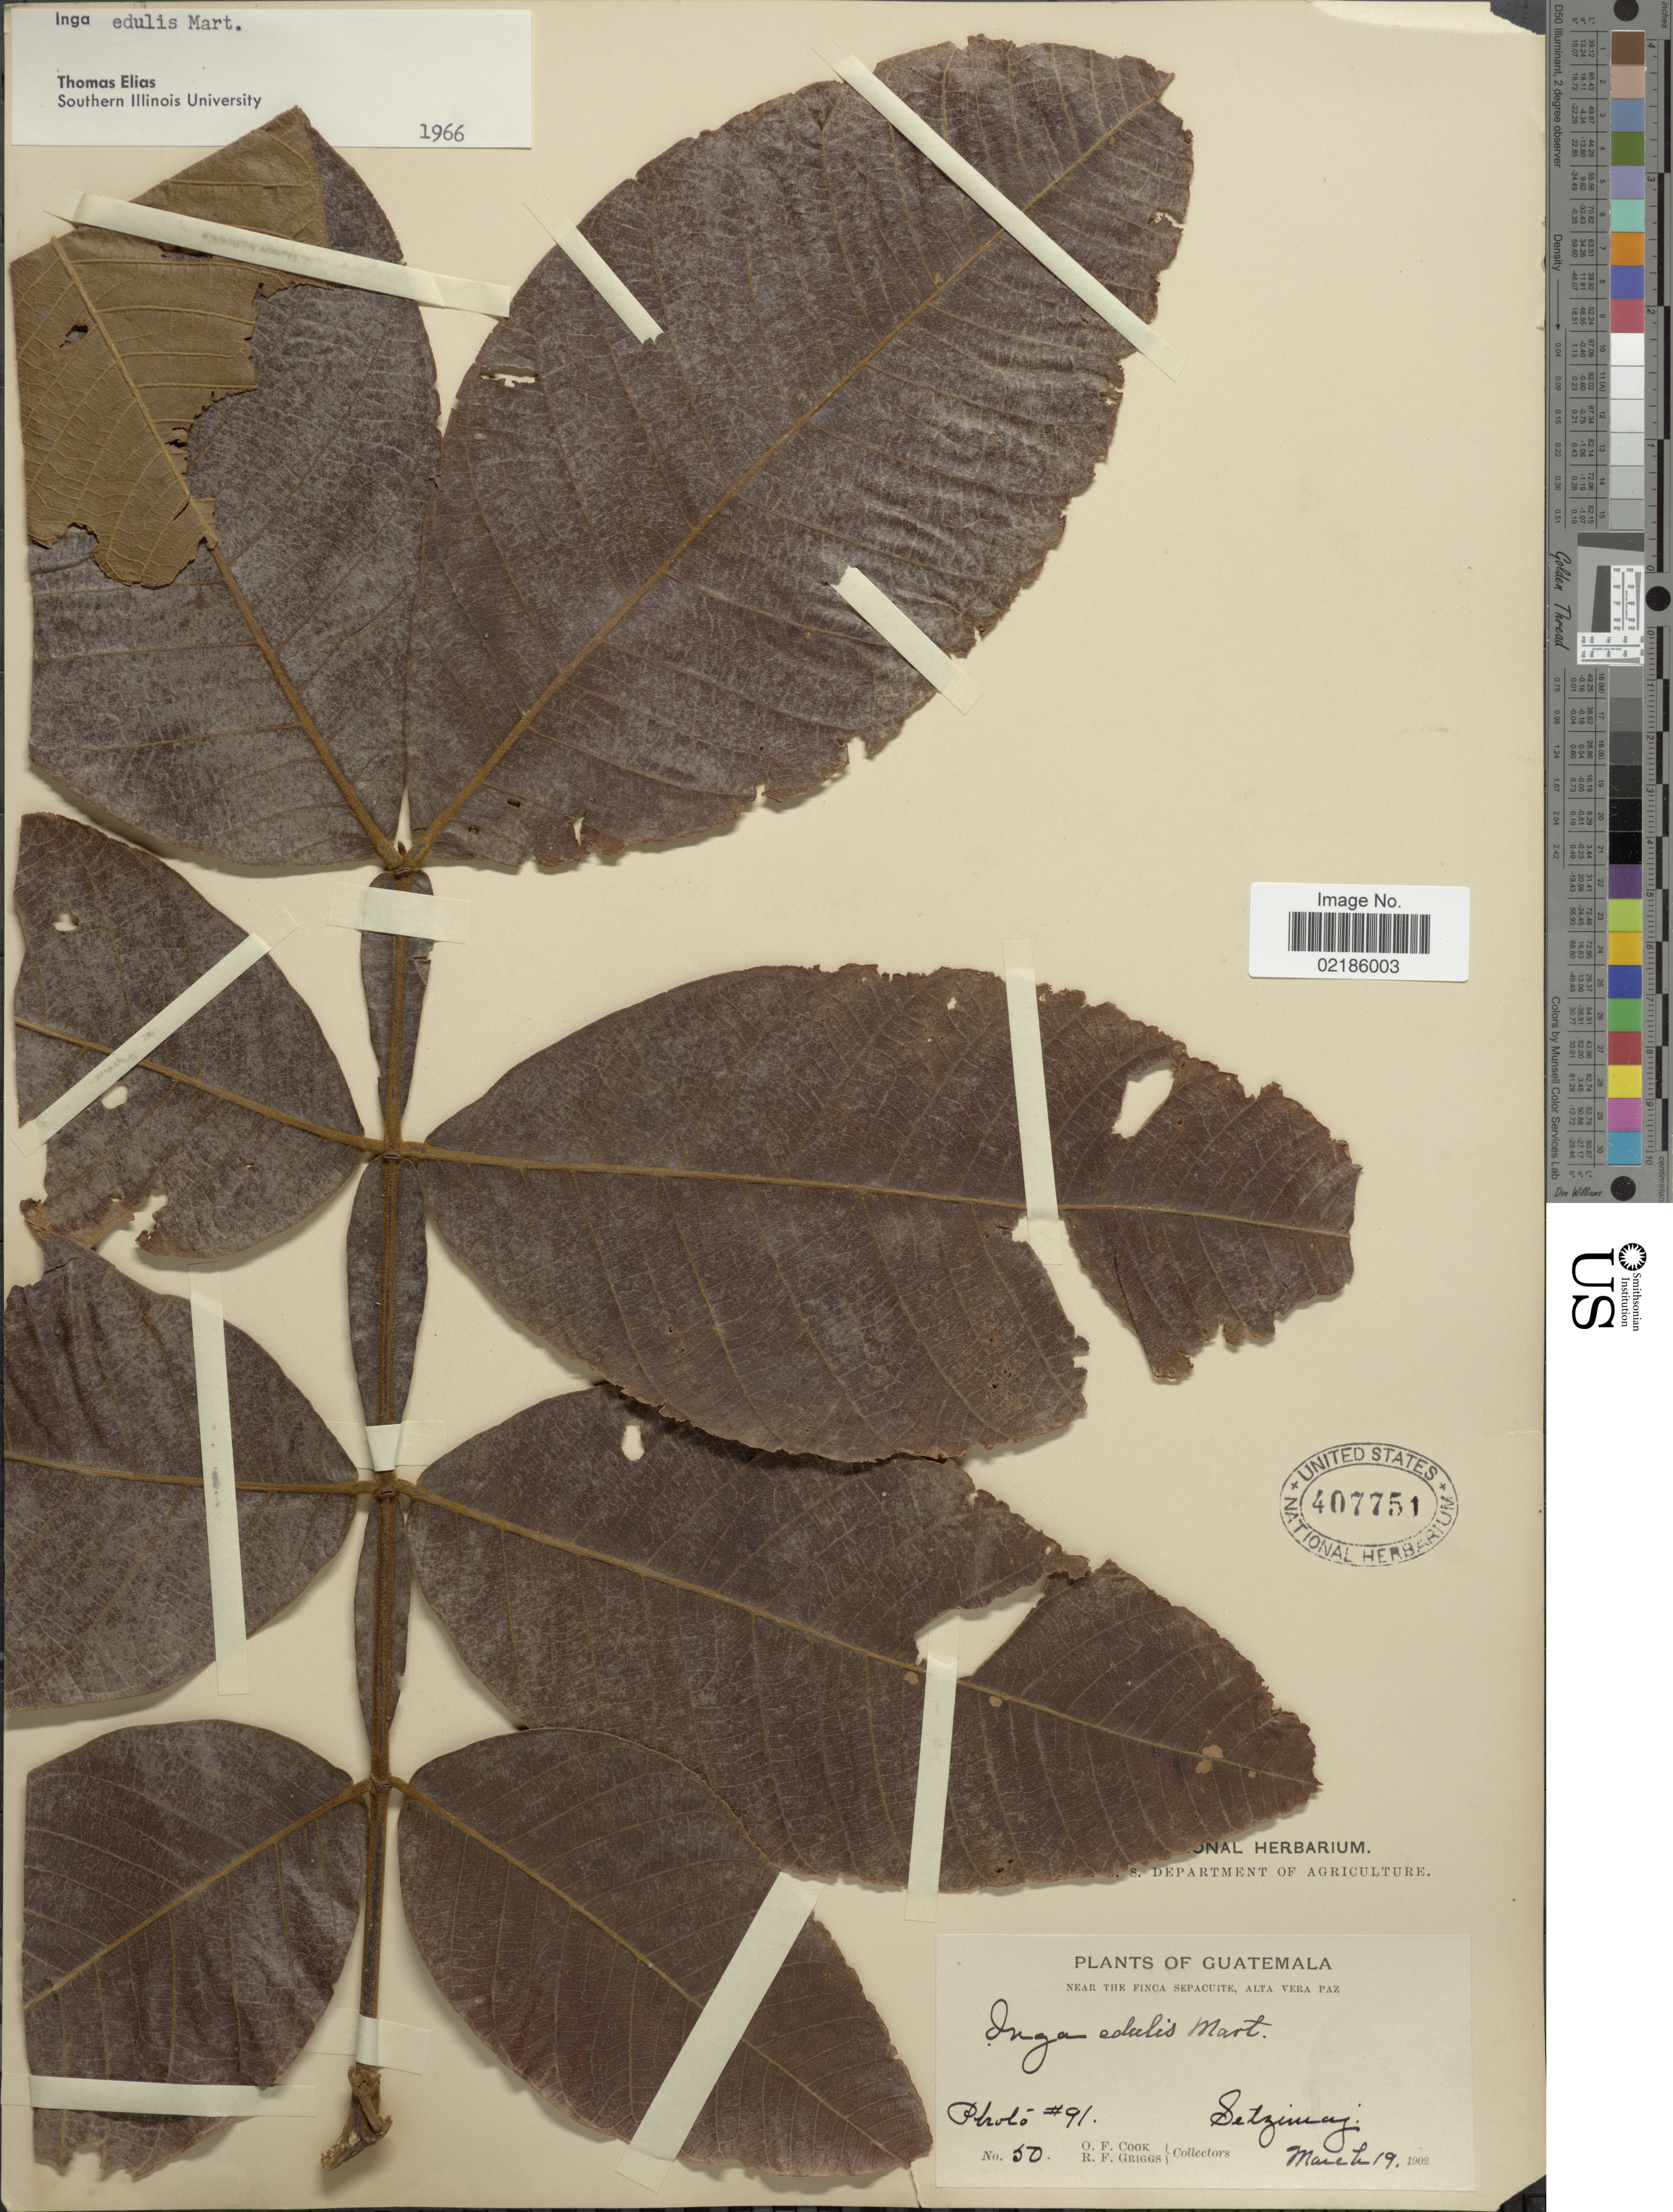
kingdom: Plantae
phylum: Tracheophyta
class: Magnoliopsida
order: Fabales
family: Fabaceae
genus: Inga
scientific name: Inga edulis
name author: Mart.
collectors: O. F. Cook & R. F. Griggs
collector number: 50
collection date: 1902-03-19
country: Guatemala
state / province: Alta Verapaz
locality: Near the Finca Sepacuite, Alta Vera Paz. Setzimaj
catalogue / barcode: US 407751